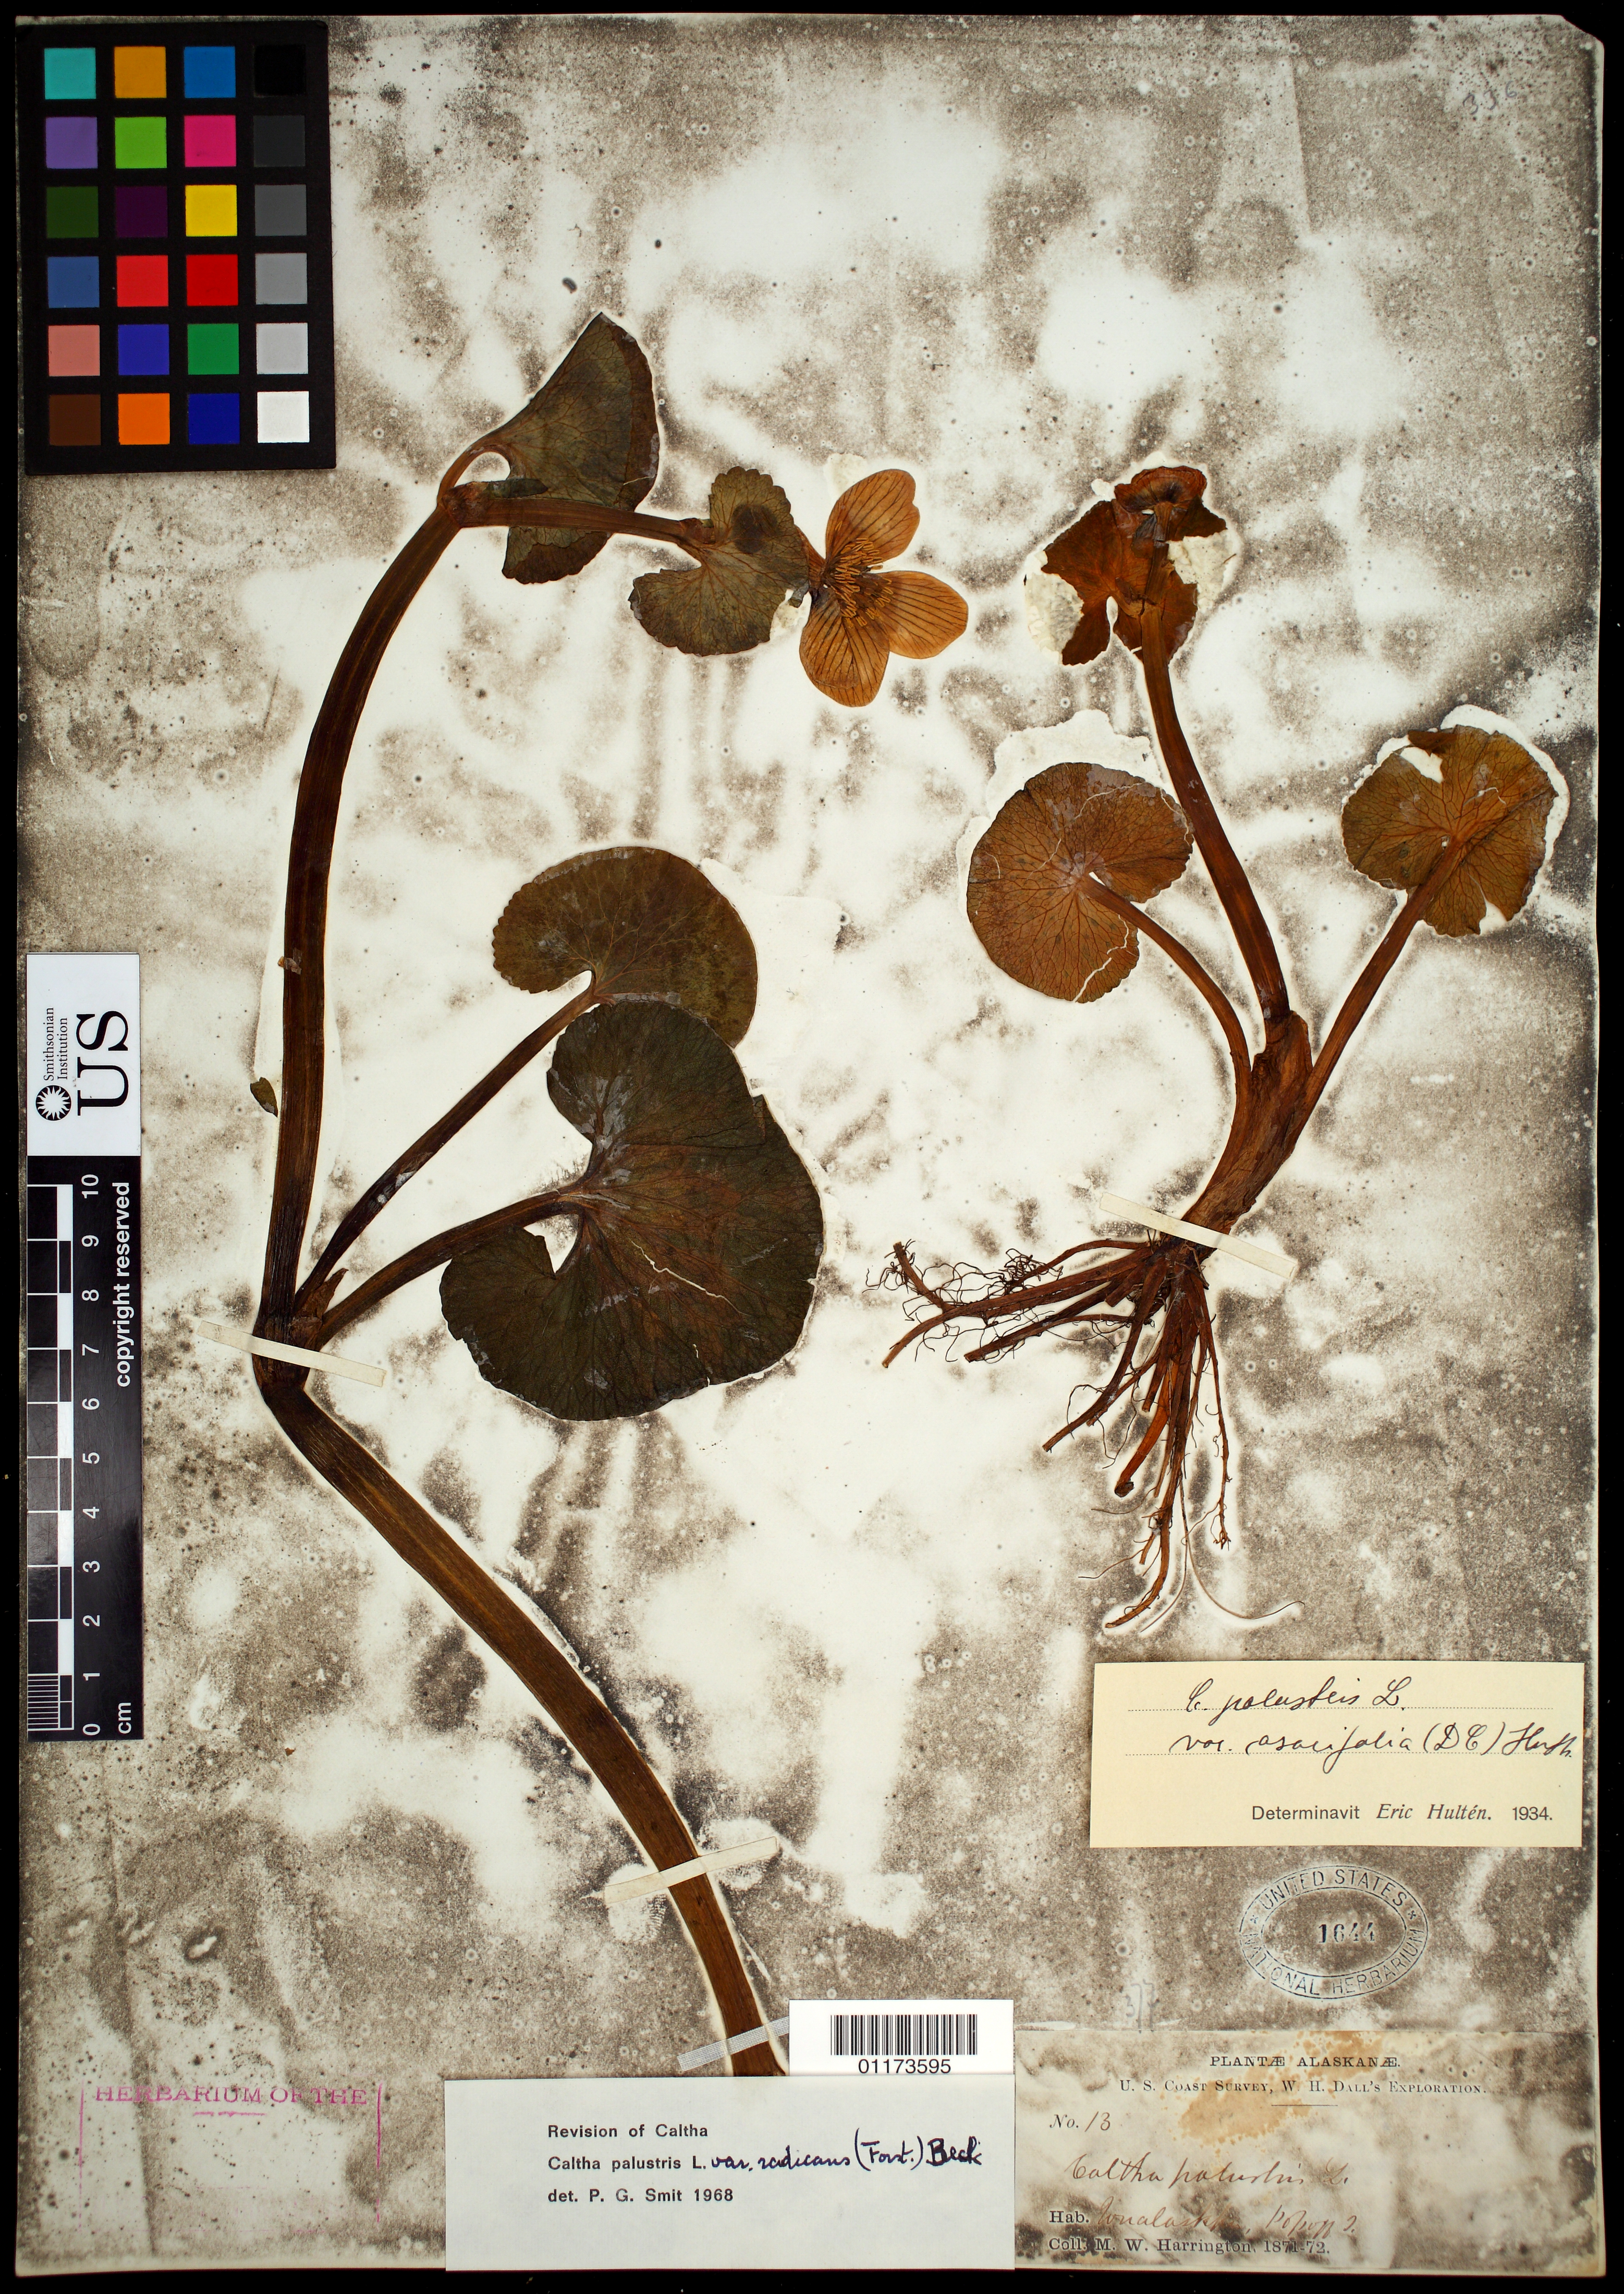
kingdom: Plantae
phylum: Tracheophyta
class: Magnoliopsida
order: Ranunculales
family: Ranunculaceae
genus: Caltha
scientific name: Caltha palustris var. radicans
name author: (T.F. Forst) Beck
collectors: M. W. Harrington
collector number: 13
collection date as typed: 1871 to -- --- 1872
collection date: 1871/1872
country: United States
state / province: Alaska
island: Popof Island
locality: Unalaska, Popof Island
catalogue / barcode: US 1644